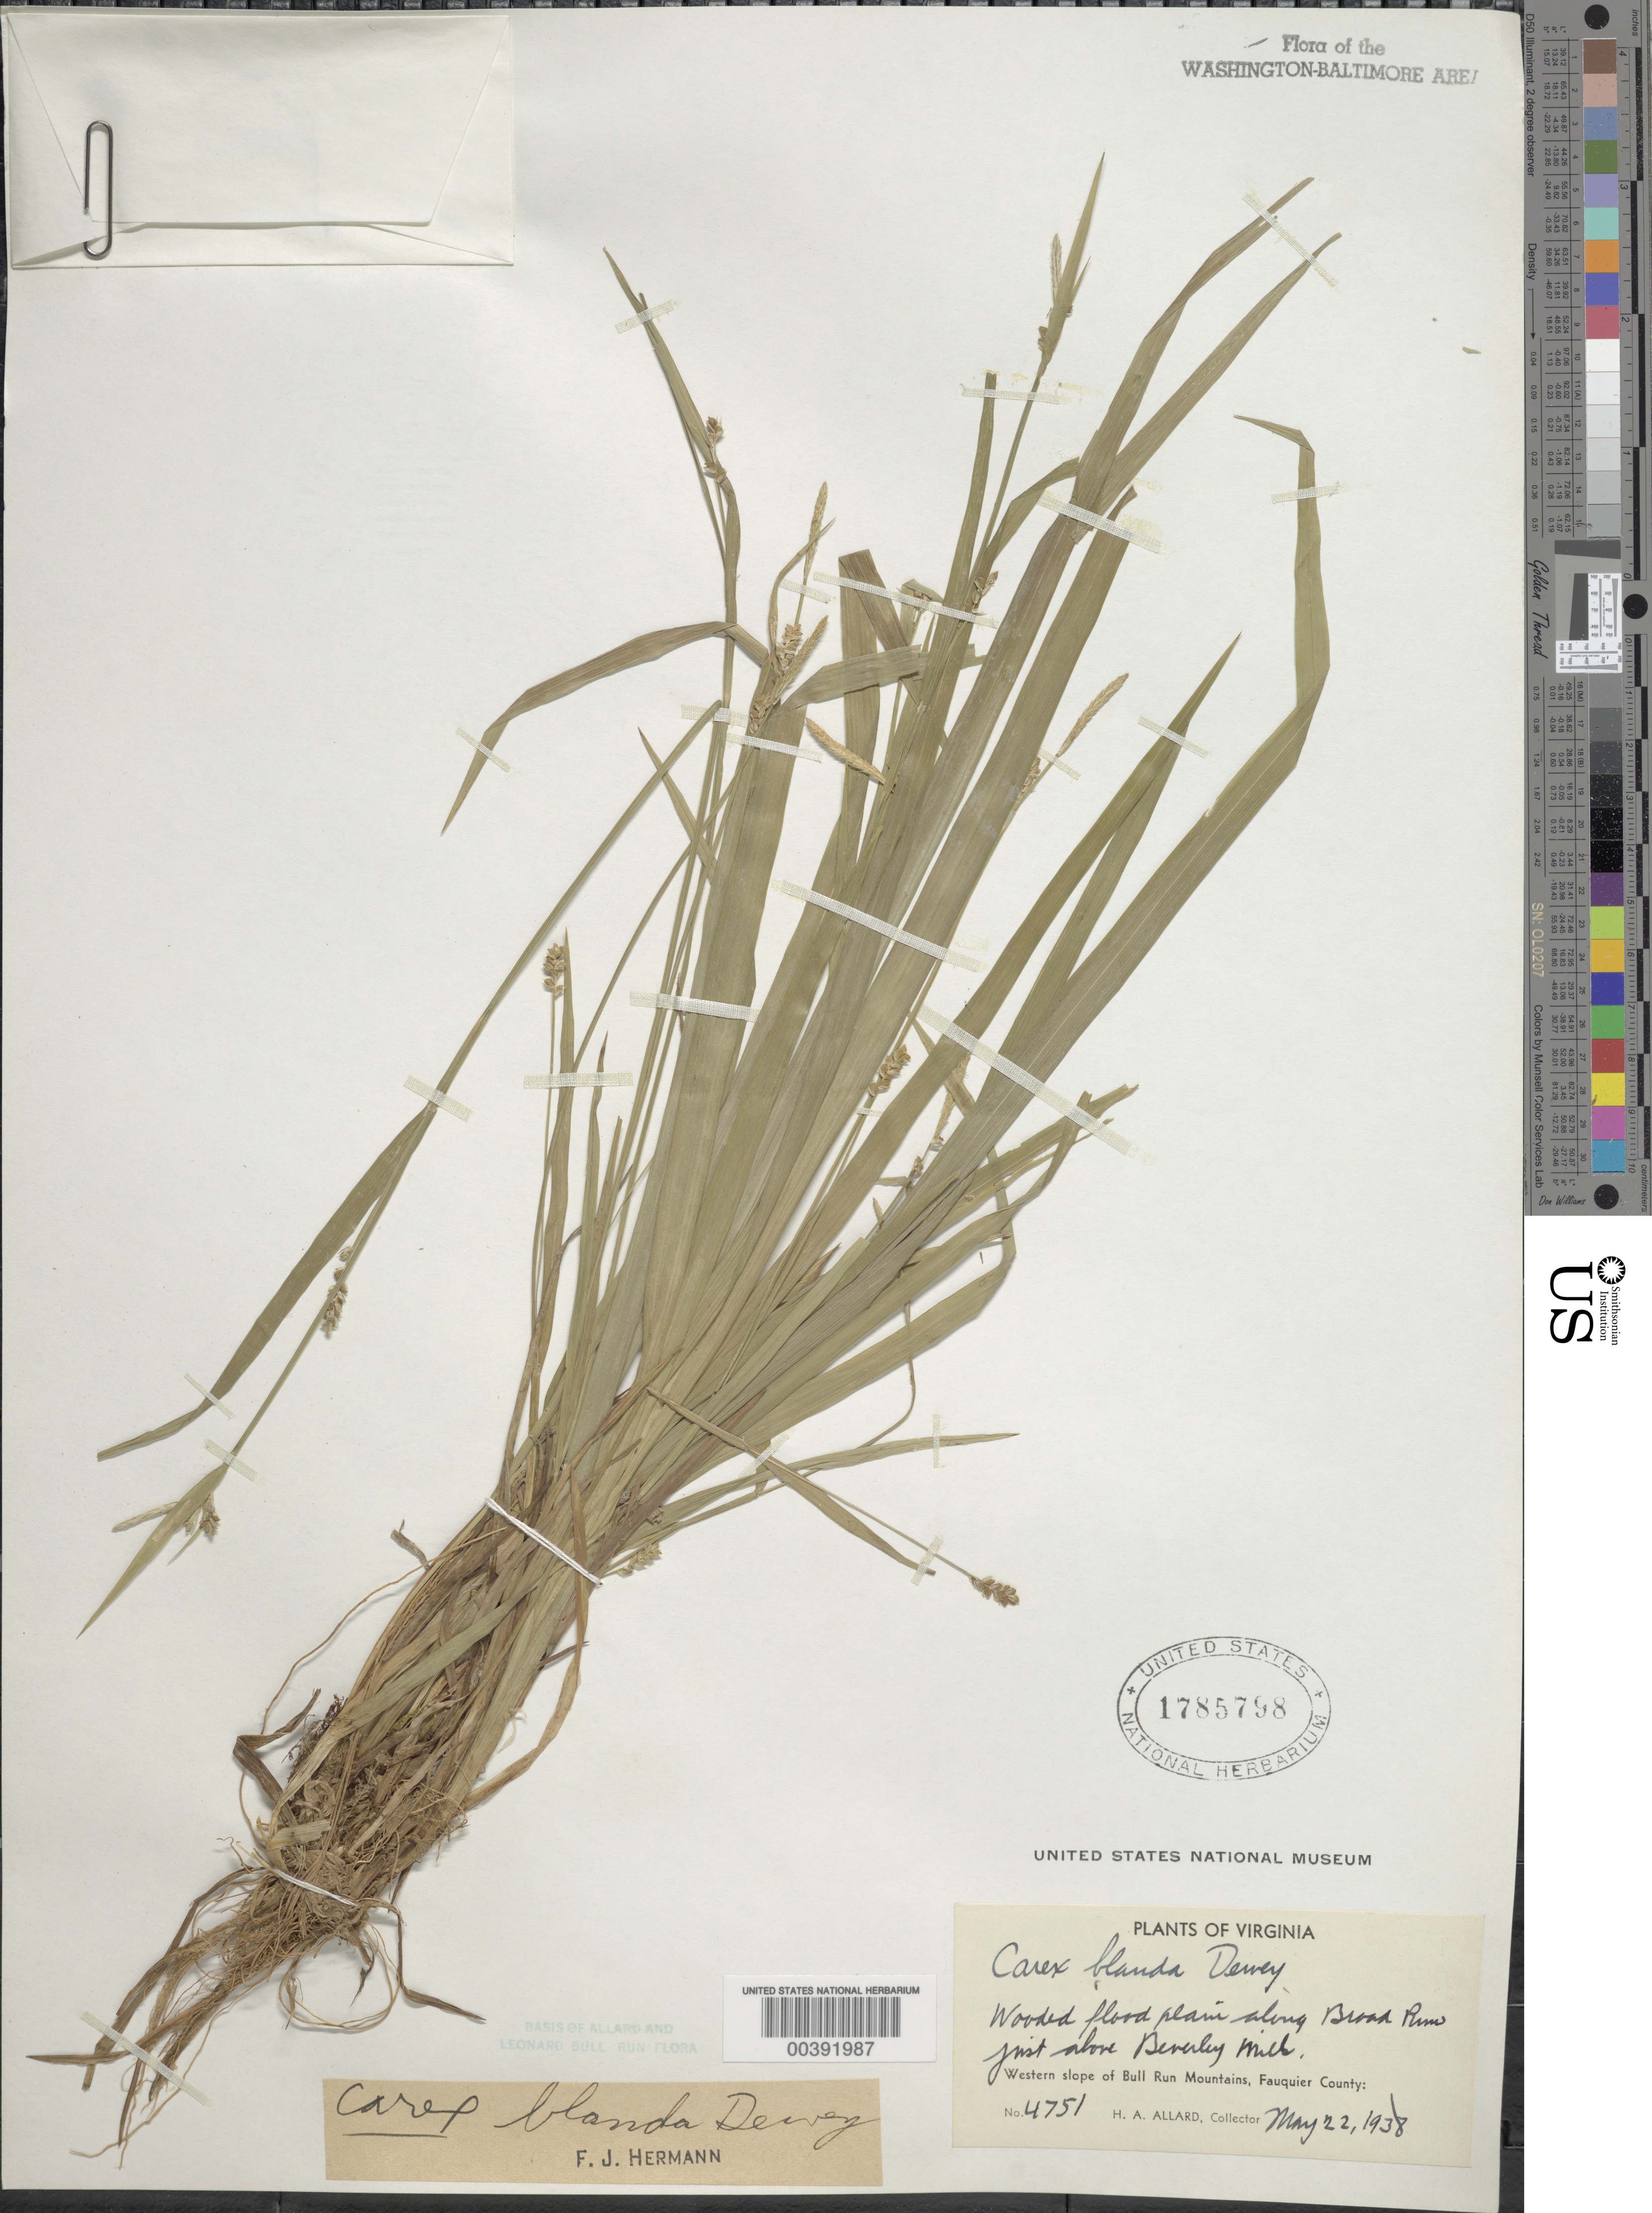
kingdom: Plantae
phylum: Tracheophyta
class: Liliopsida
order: Poales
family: Cyperaceae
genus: Carex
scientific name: Carex blanda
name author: Dewey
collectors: H. A. Allard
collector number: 4751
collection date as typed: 22 May 1938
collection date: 1938-05-22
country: United States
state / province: Virginia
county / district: Fauquier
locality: Broad Run, above Beverley Mill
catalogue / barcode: US 1785798